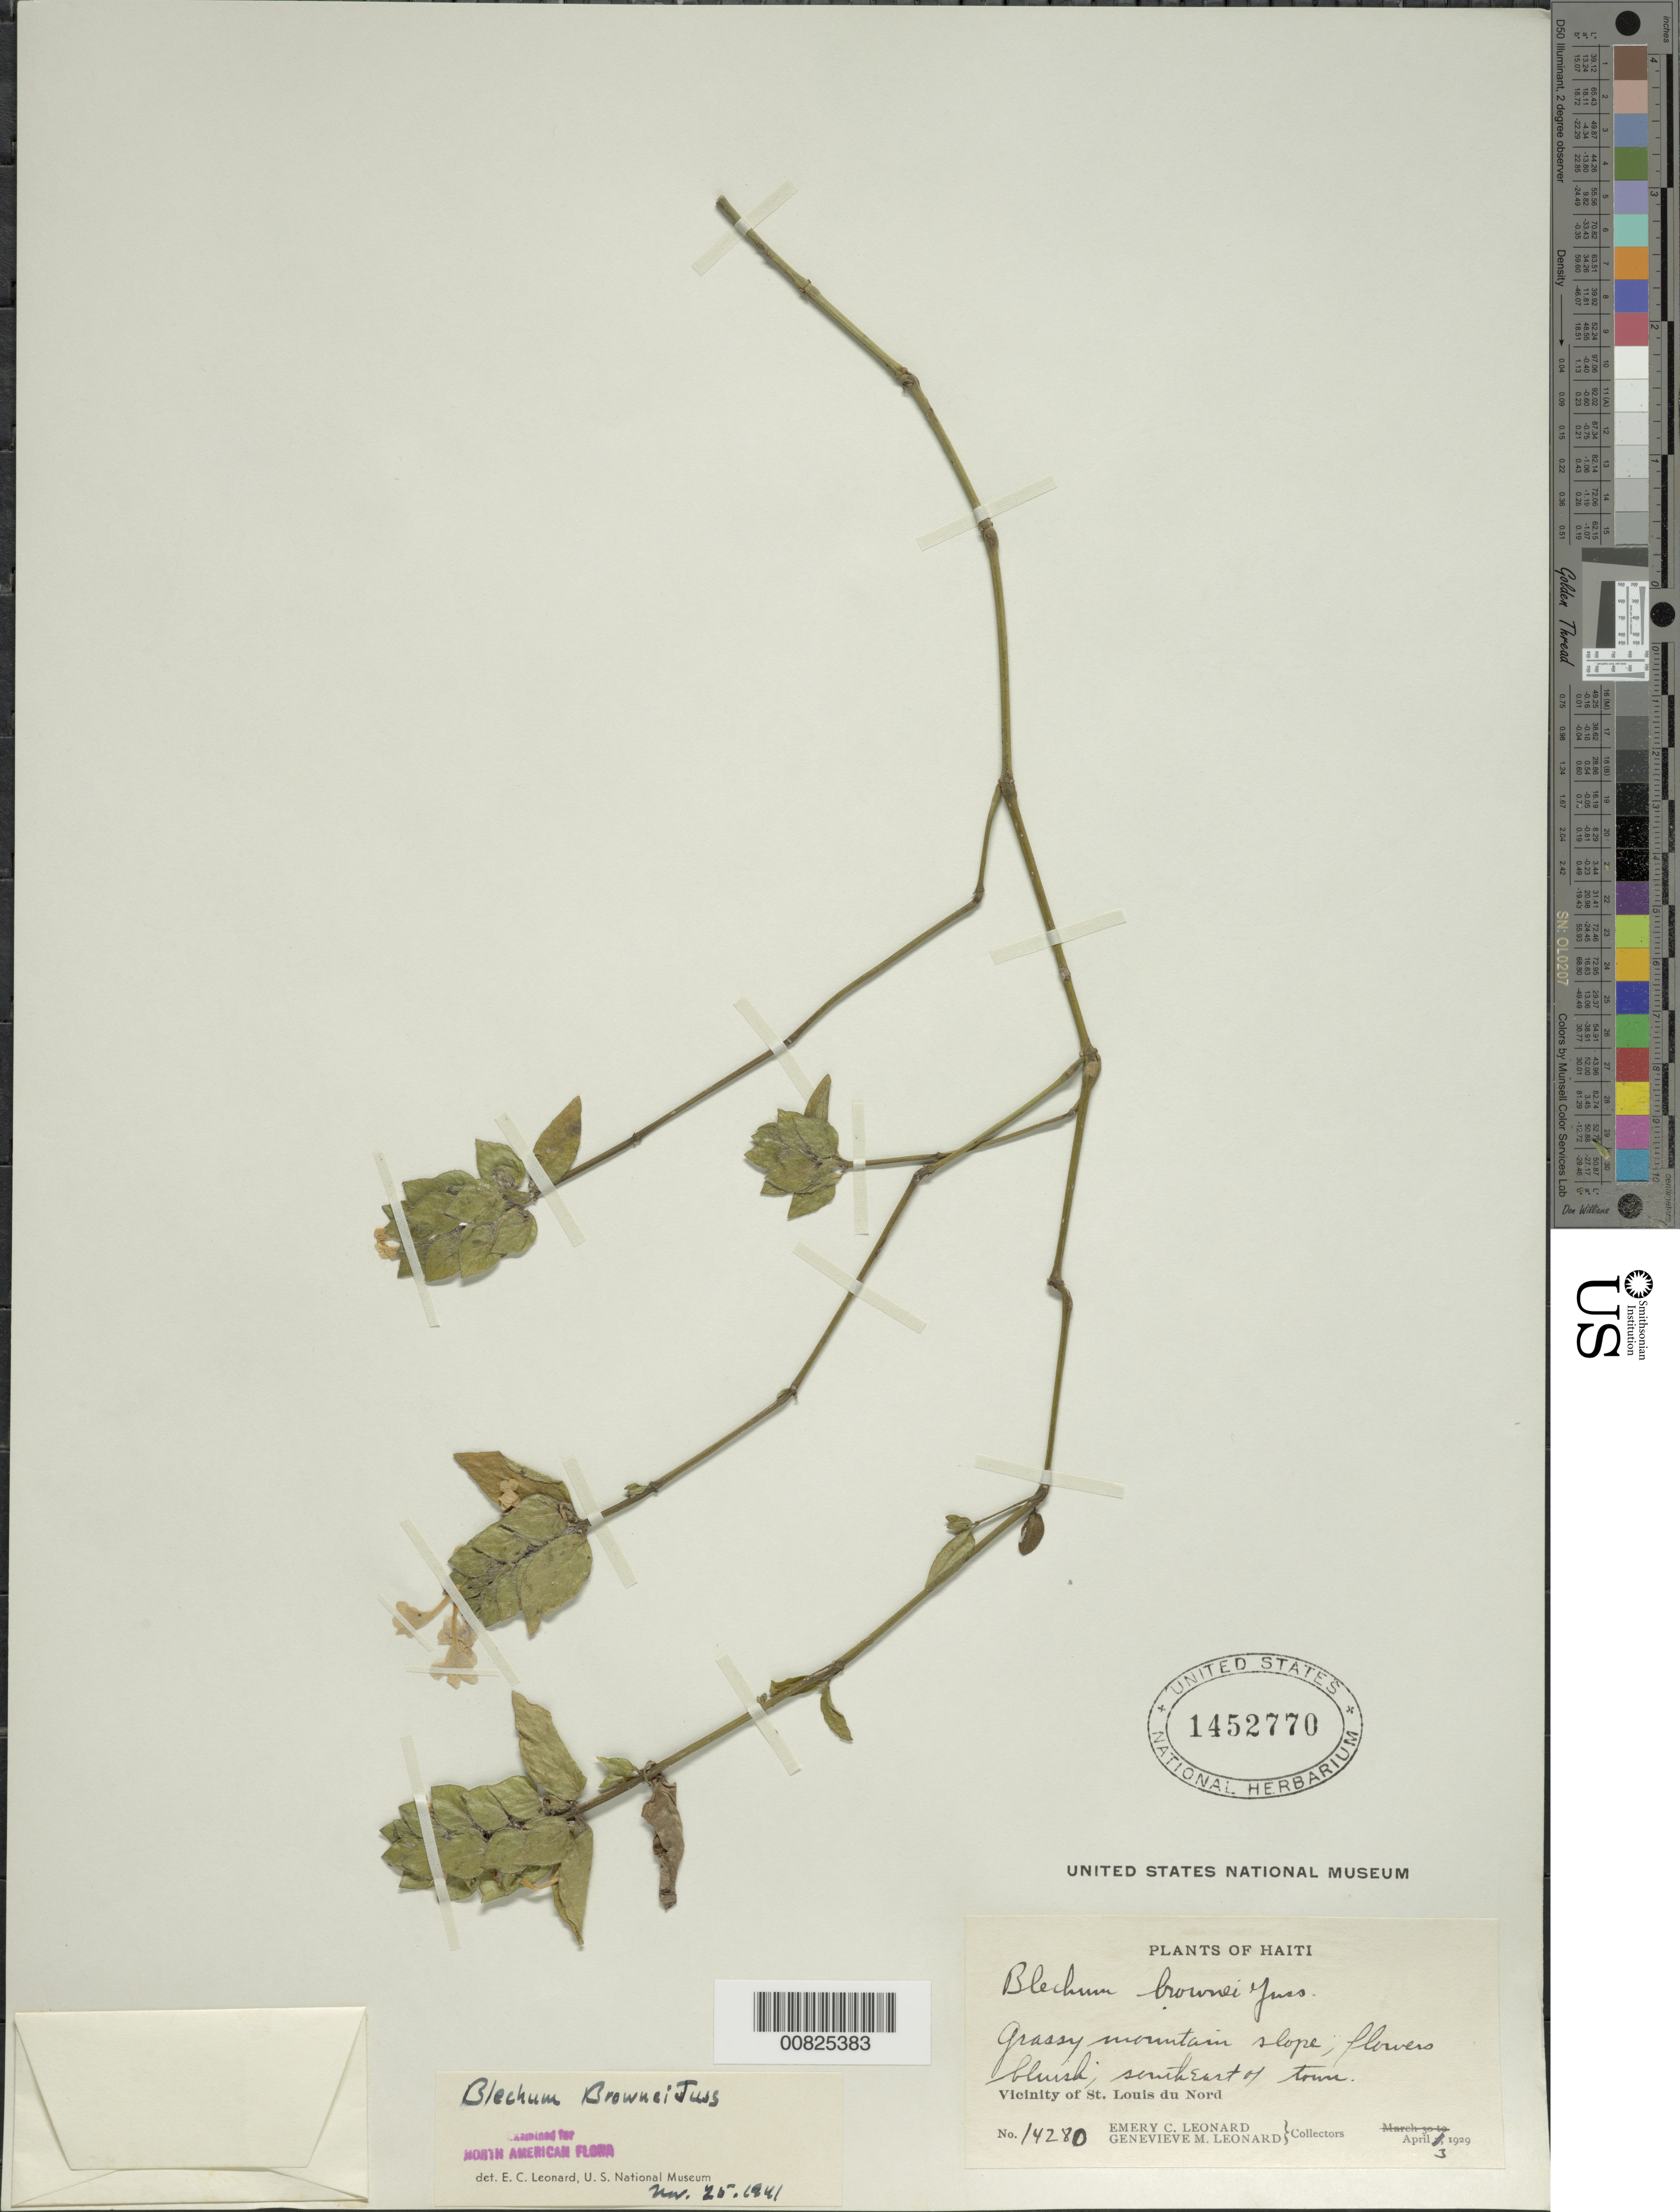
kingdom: Plantae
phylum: Tracheophyta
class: Magnoliopsida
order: Lamiales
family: Acanthaceae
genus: Blechum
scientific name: Blechum pyramidatum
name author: (Lam.) Urb.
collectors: E. C. Leonard & G. M. Leonard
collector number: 14280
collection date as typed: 03 Apr 1929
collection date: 1929-04-03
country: Haiti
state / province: Nord-Ouest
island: Hispaniola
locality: Vicinity of St. Louis du Nord, southeast of town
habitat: Grassy mountain slope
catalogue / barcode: US 1452770